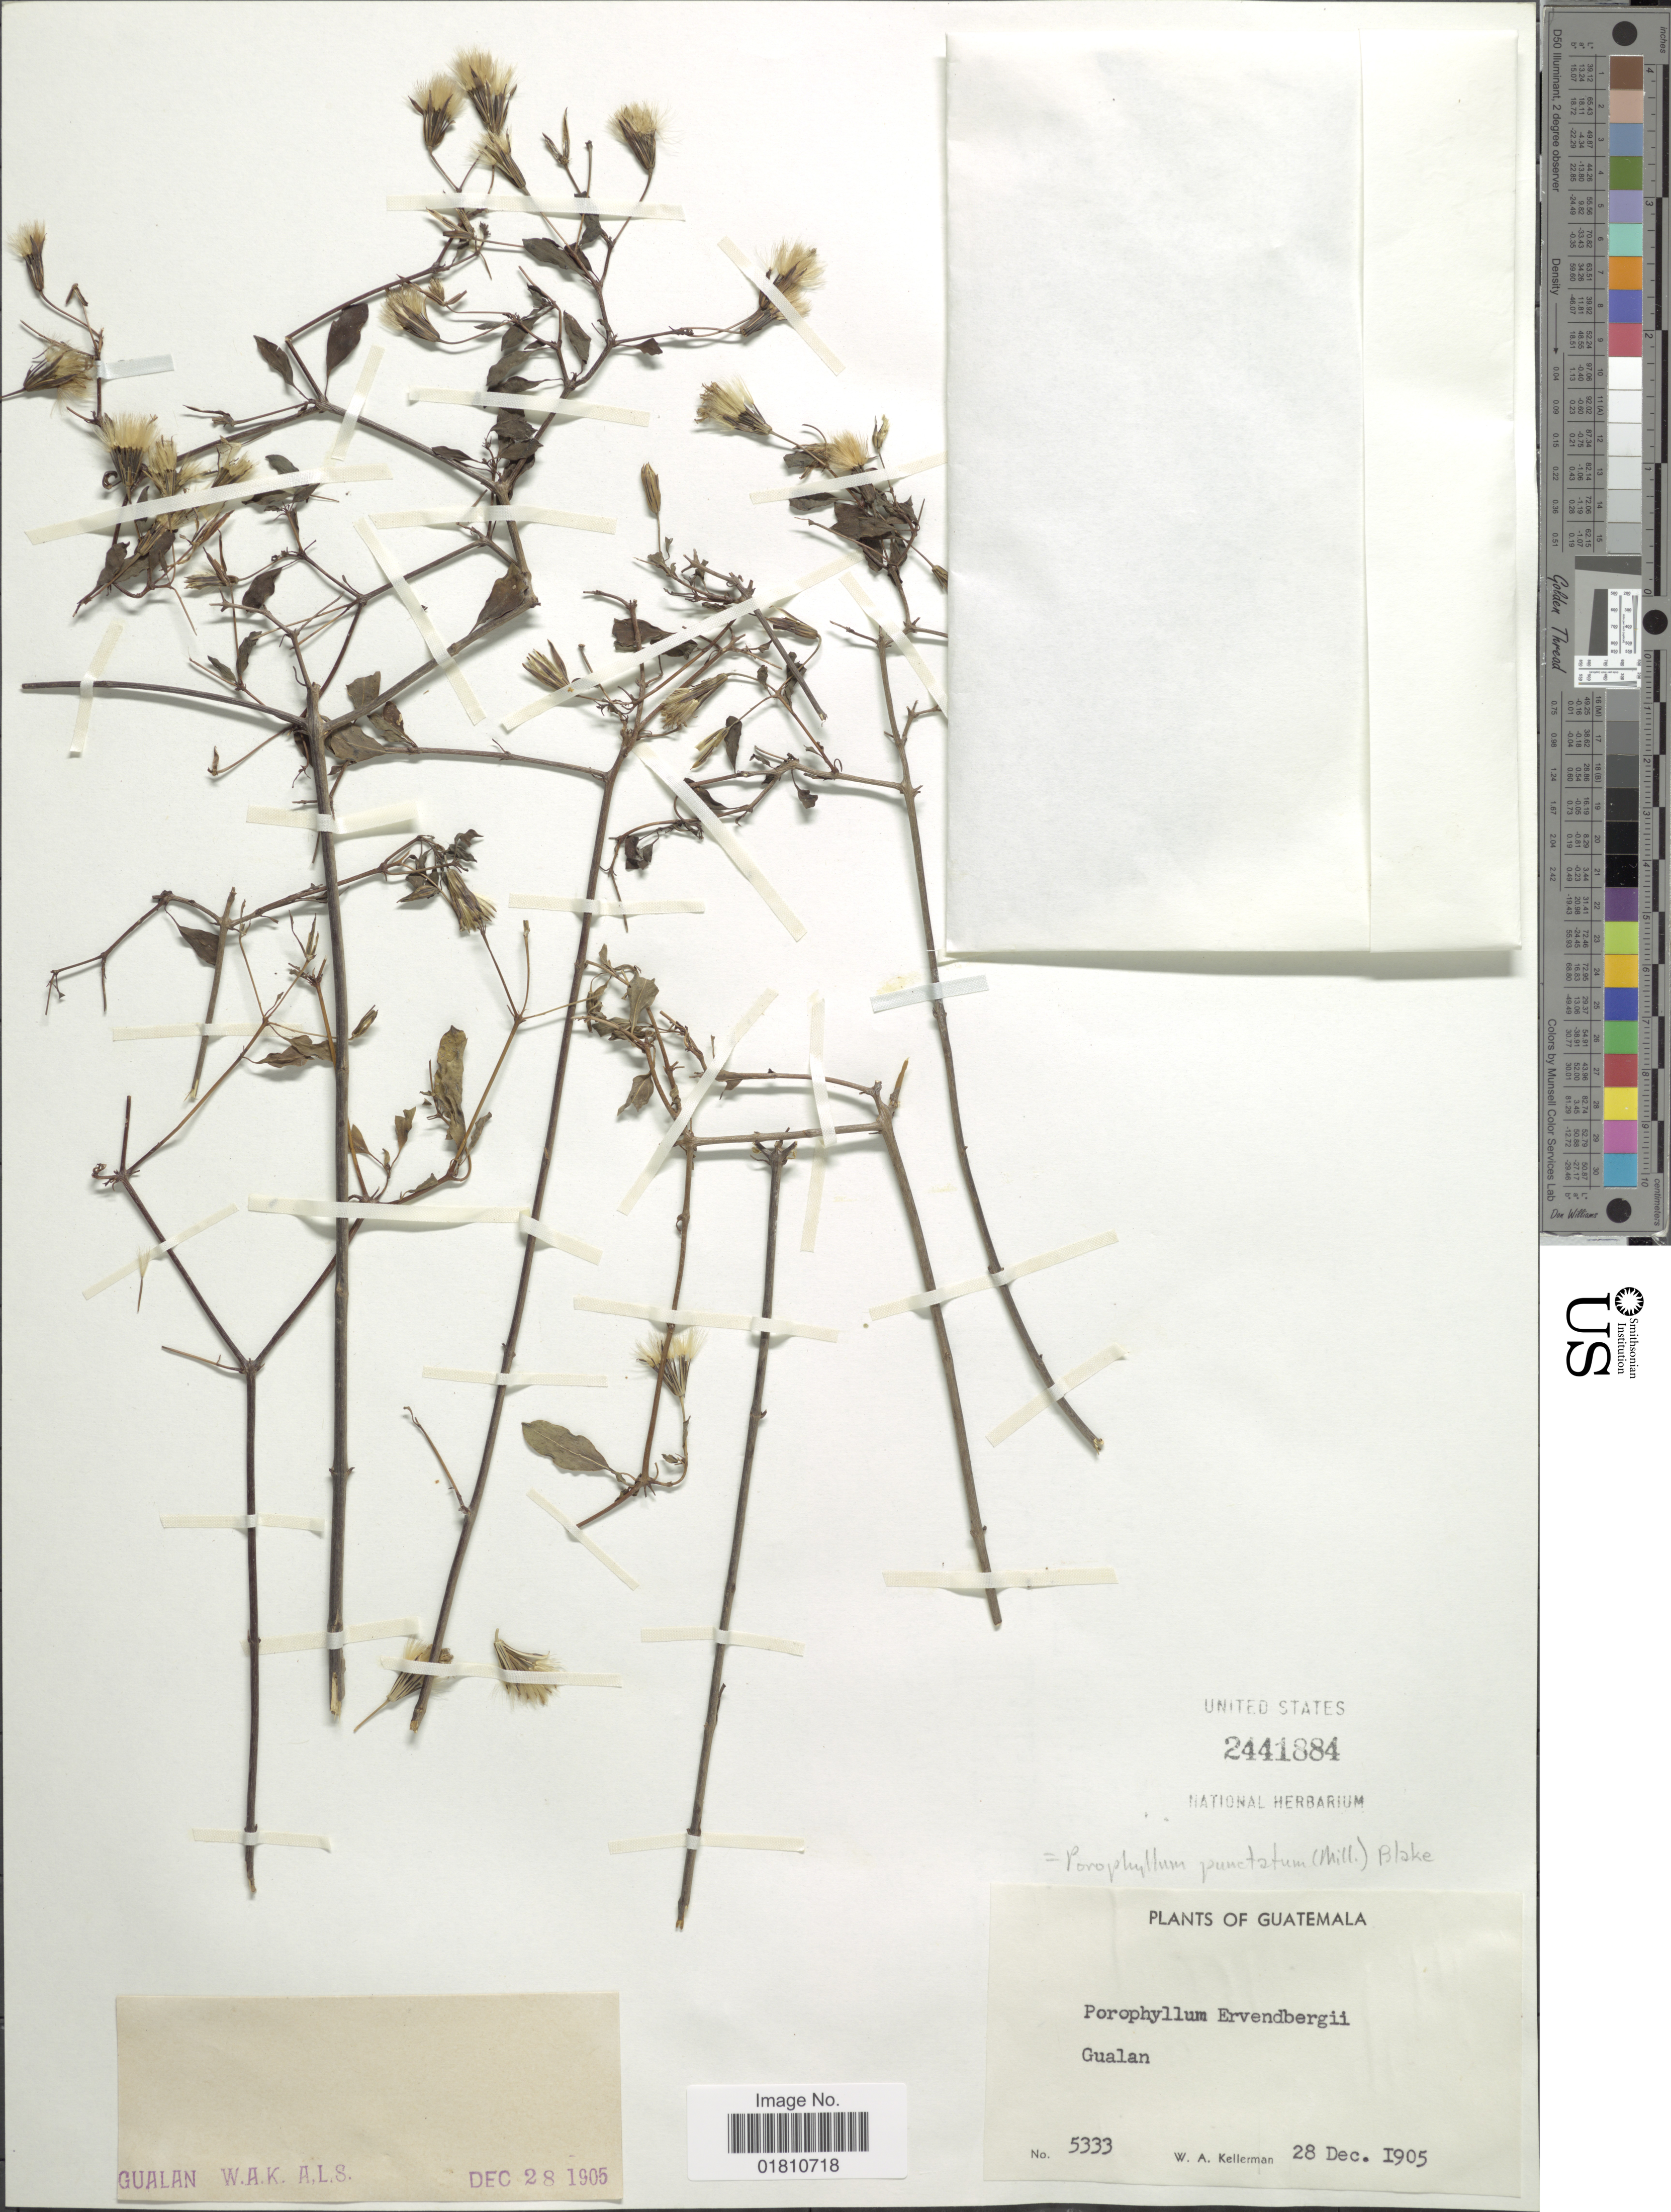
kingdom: Plantae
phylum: Tracheophyta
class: Magnoliopsida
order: Asterales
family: Asteraceae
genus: Porophyllum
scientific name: Porophyllum punctatum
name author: (Mill.) S.F. Blake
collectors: W. Kellerman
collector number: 5333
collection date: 1905-12-28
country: Guatemala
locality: Gualan.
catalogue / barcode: US 2441884